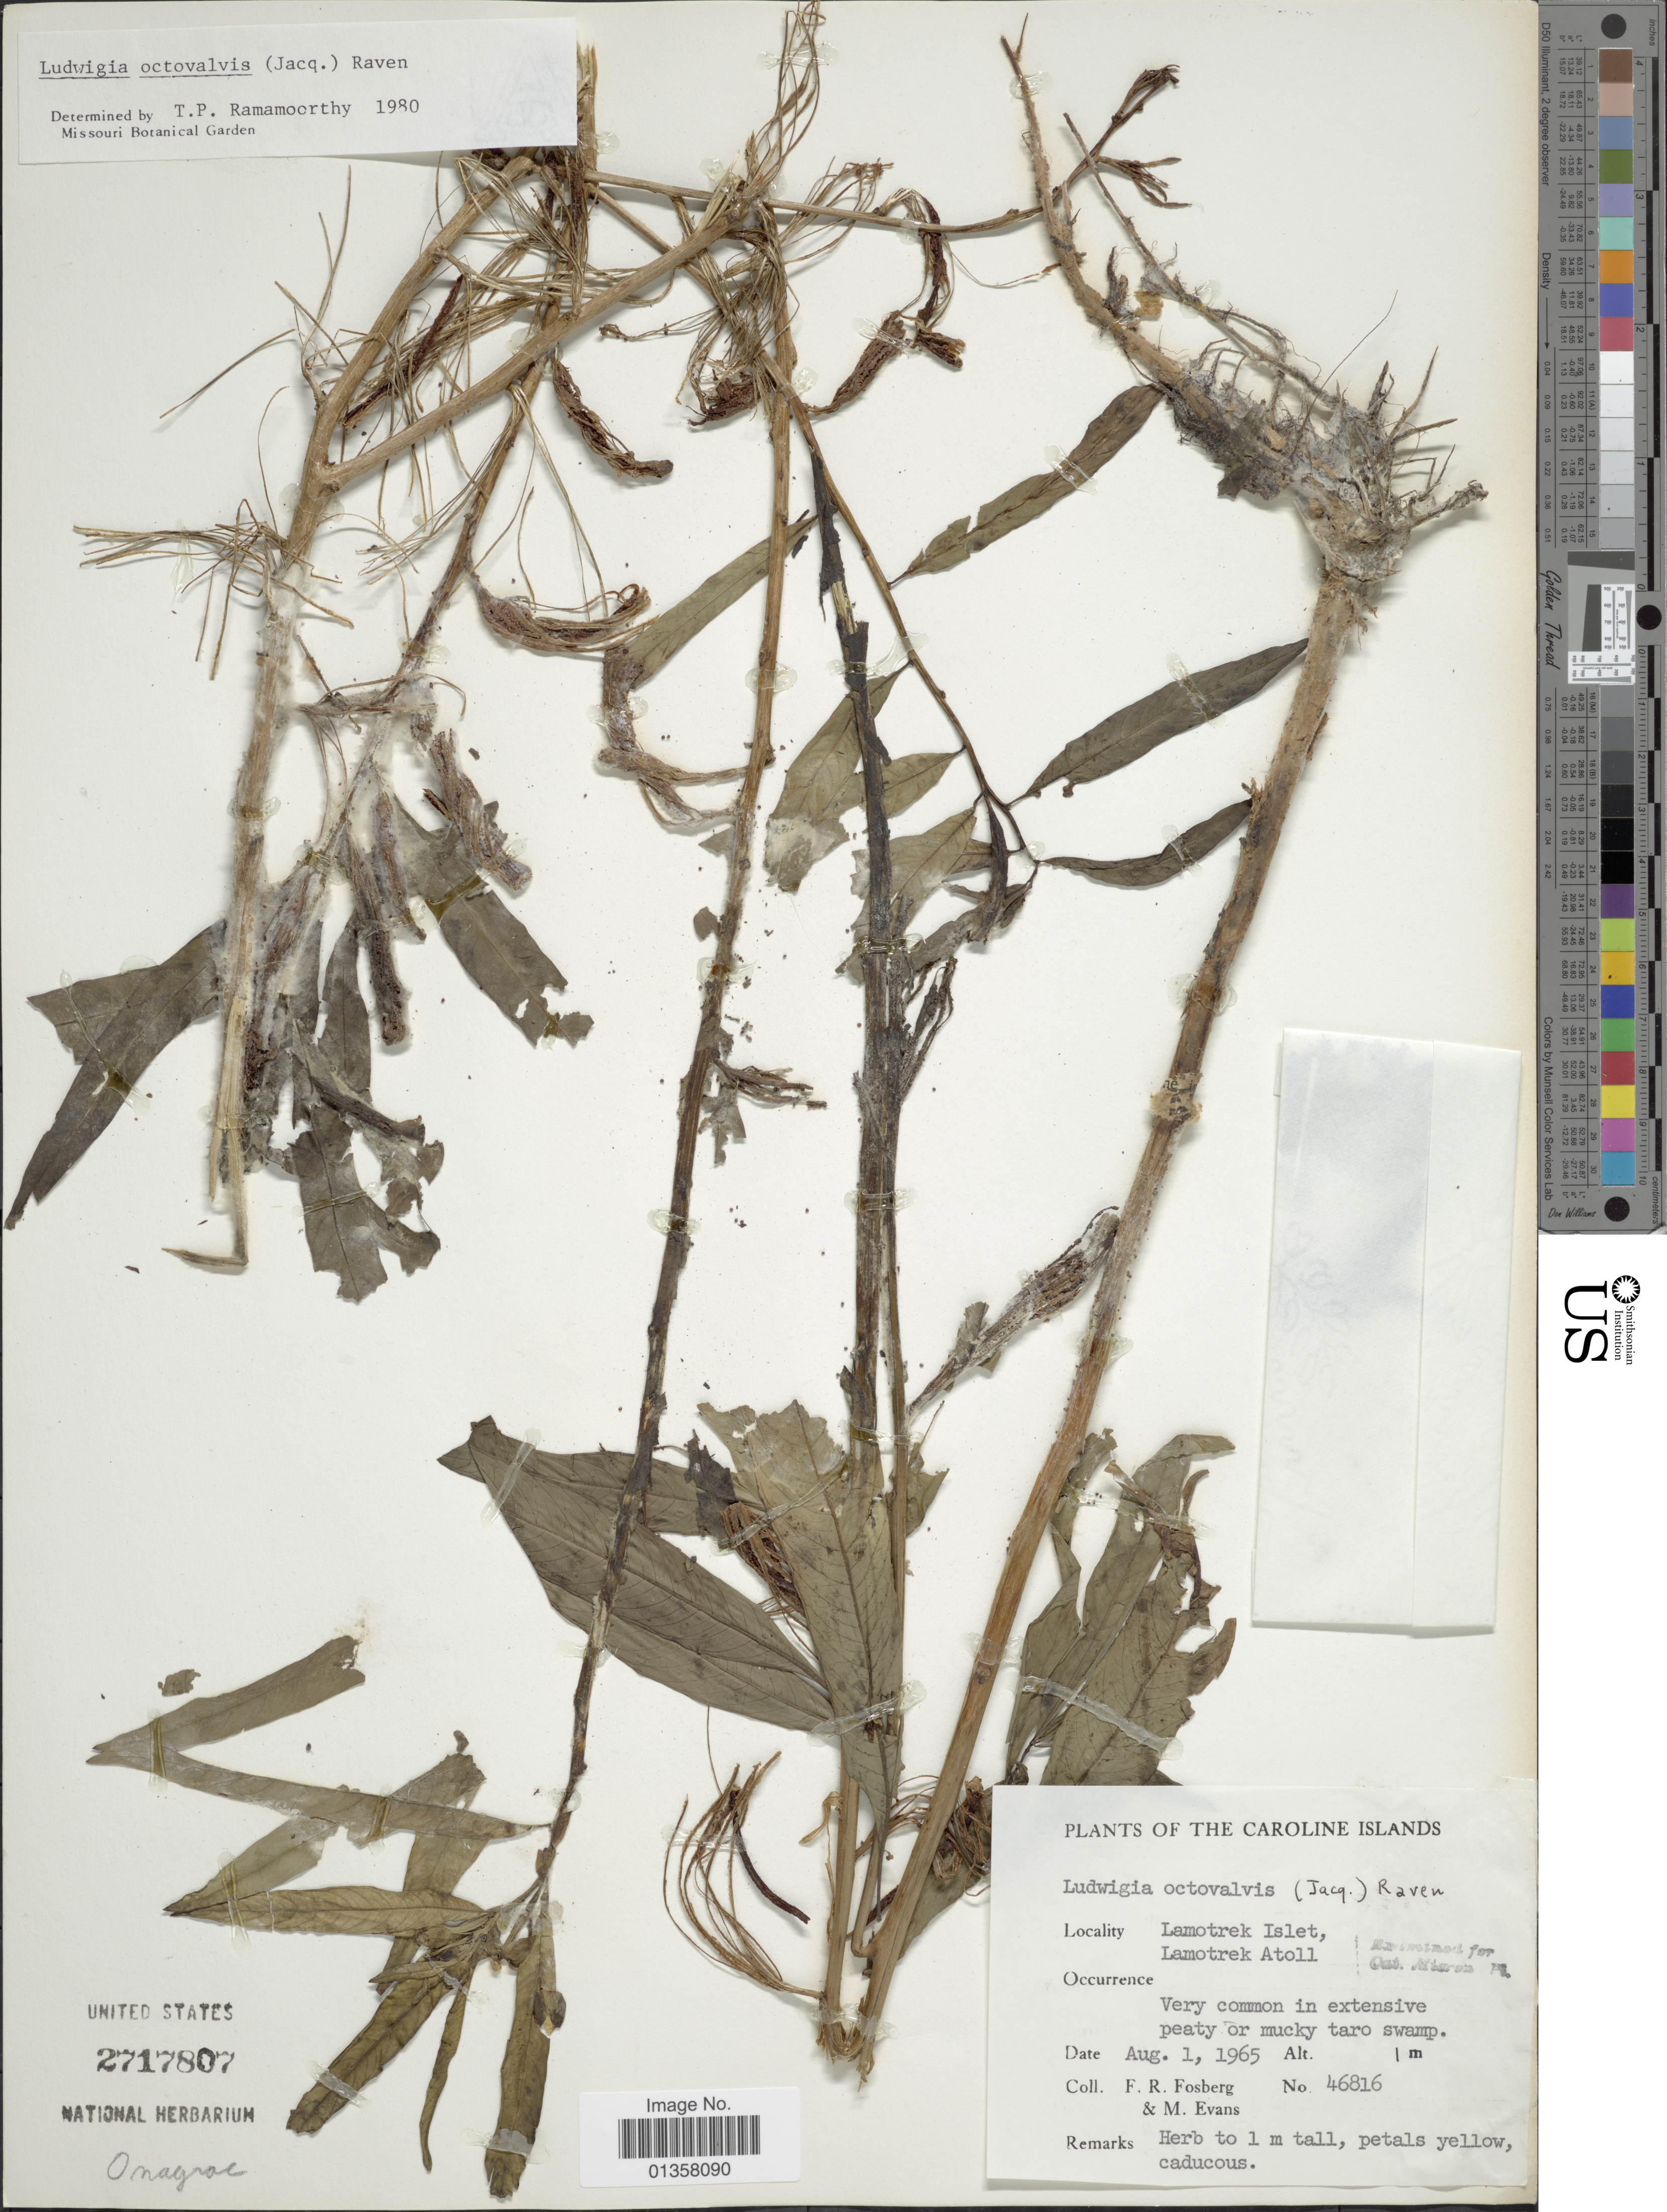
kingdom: Plantae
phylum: Tracheophyta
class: Magnoliopsida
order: Myrtales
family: Onagraceae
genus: Ludwigia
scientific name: Ludwigia octovalvis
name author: (Jacq.) P.H. Raven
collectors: F. R. Fosberg & M. Evans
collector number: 46816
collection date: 1965-08-01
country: Micronesia, Federated States of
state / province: Yap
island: Lamotrek Atoll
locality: The Caroline Islands, Lamotrek Islet, Lamotrek Atoll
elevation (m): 1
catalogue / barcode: US 2717807